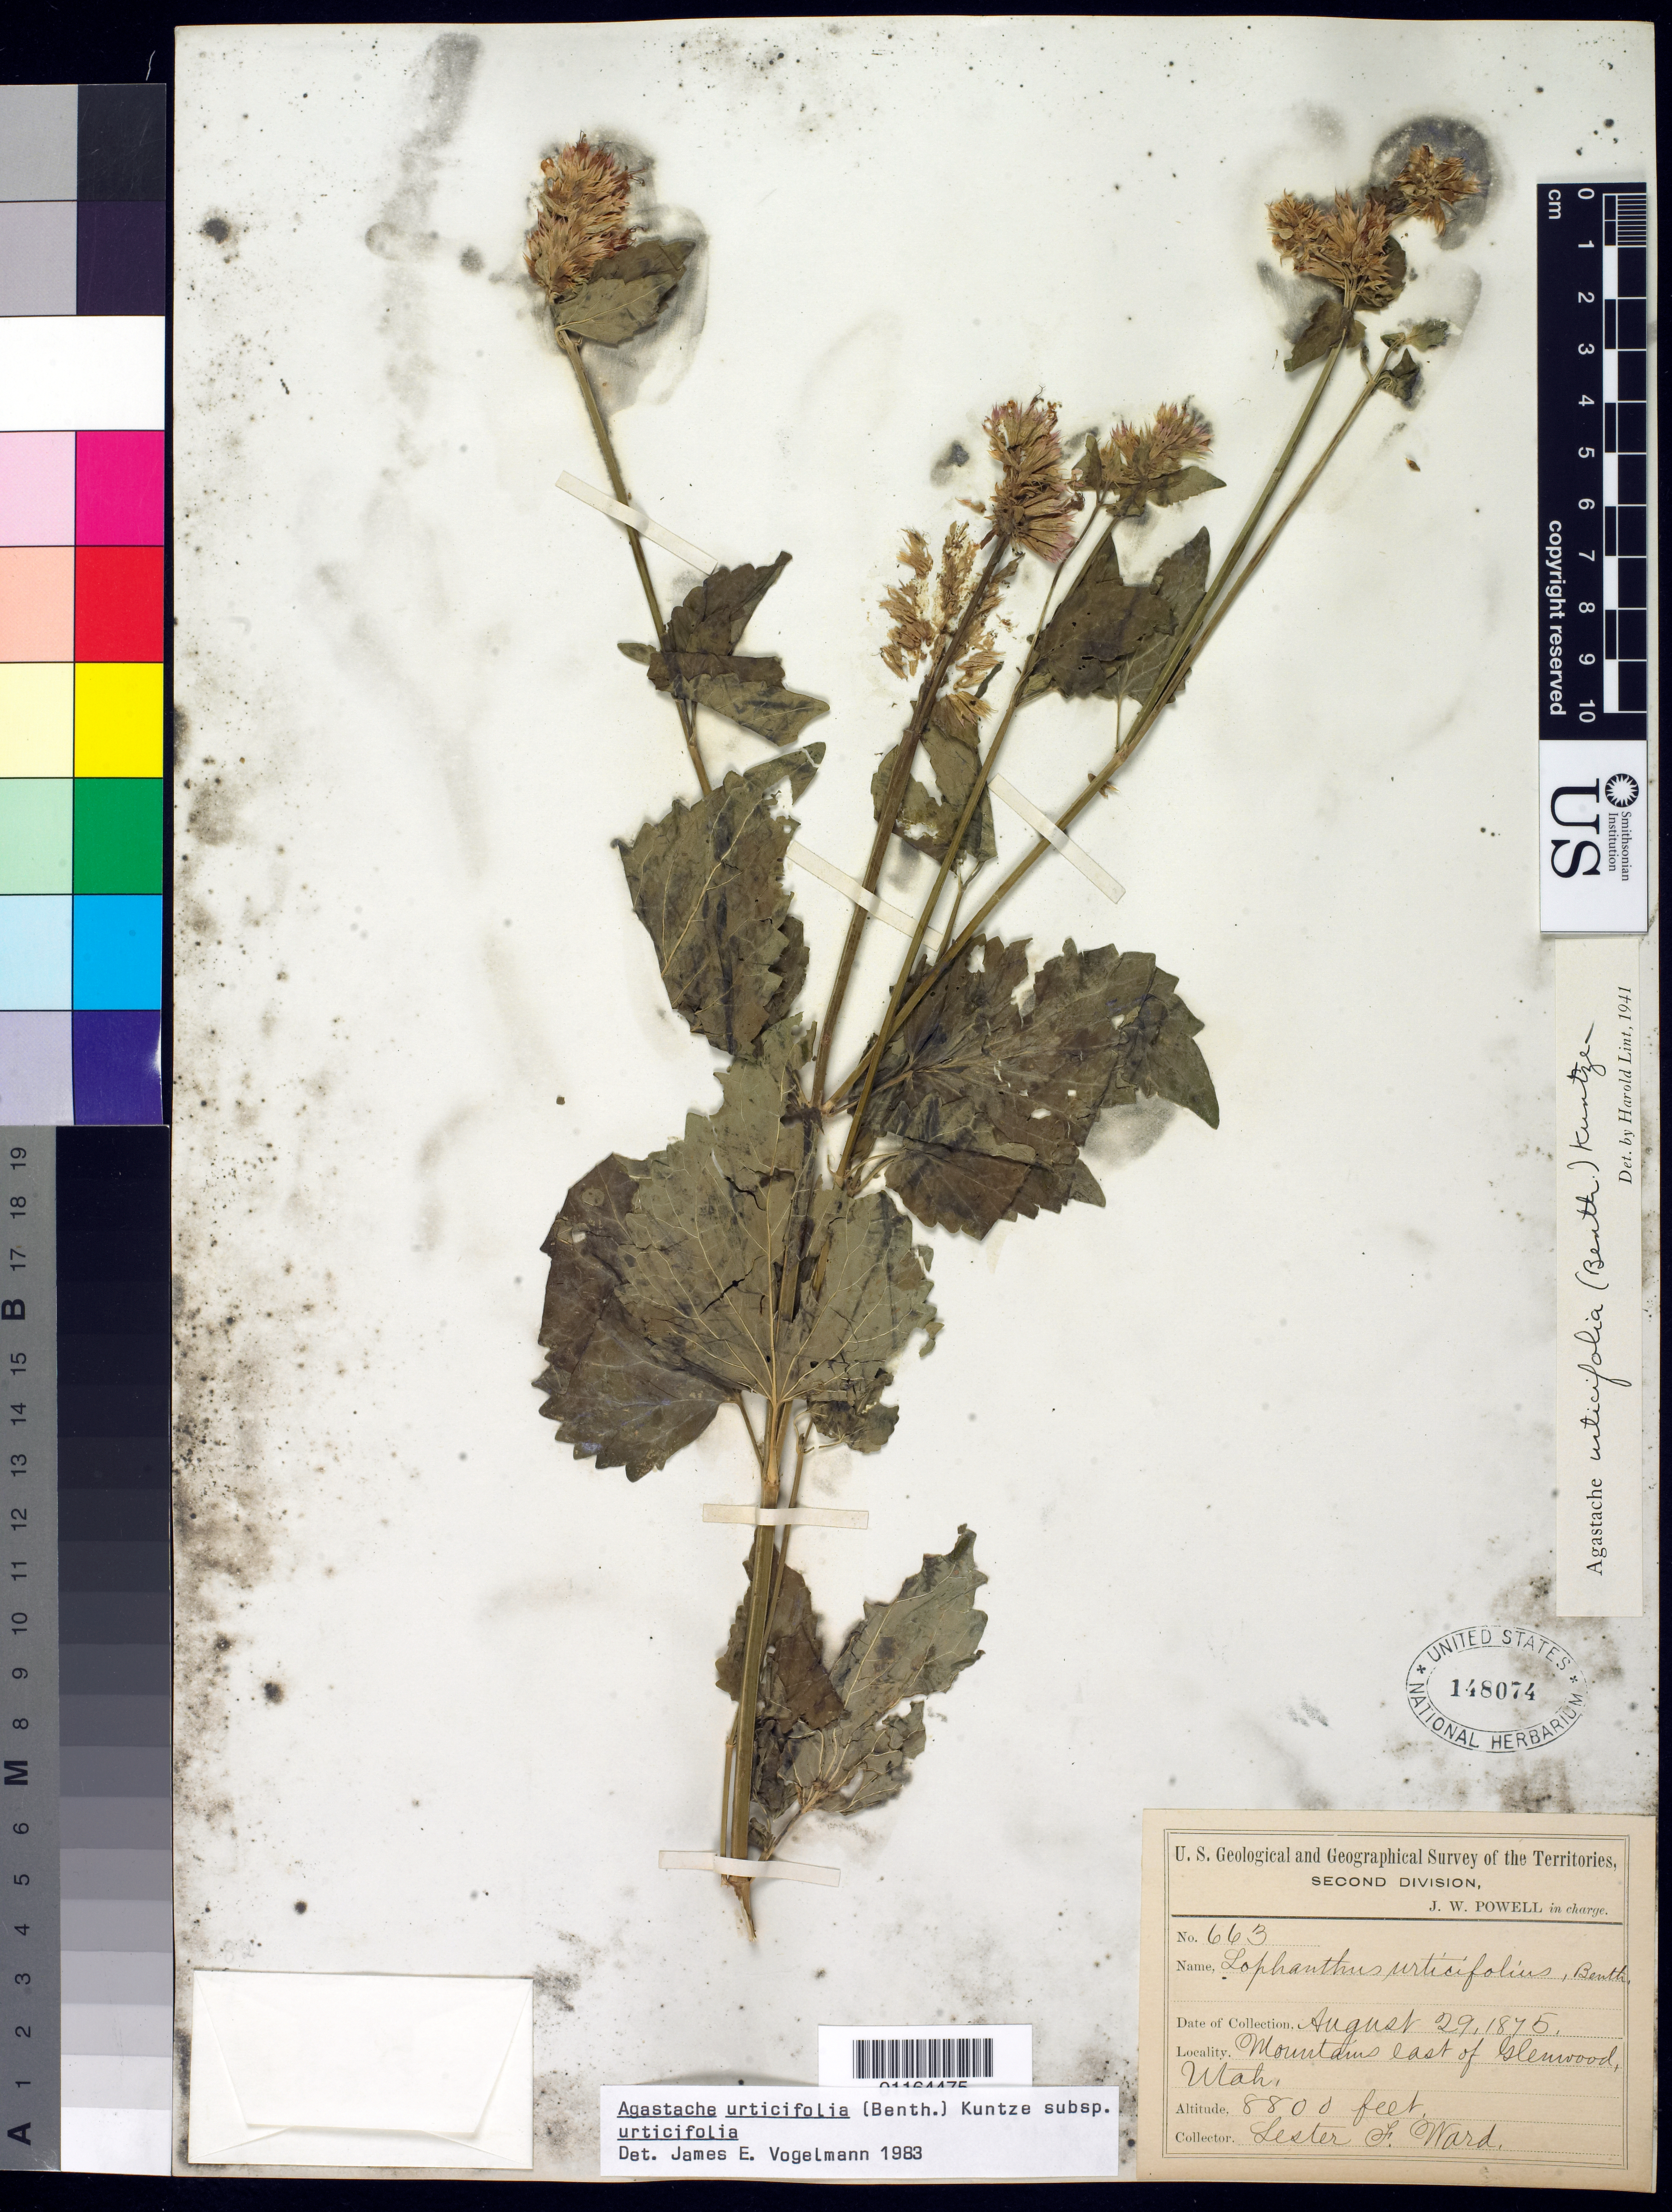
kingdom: Plantae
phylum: Tracheophyta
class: Magnoliopsida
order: Lamiales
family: Lamiaceae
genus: Agastache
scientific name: Agastache urticifolia subsp. urticifolia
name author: (Benth.) Kuntze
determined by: Vogelmann, J. E.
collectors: L. F. Ward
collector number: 663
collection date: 1875-08-29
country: United States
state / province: Utah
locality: Mountains east of Glenwood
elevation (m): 2682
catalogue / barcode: US 148074